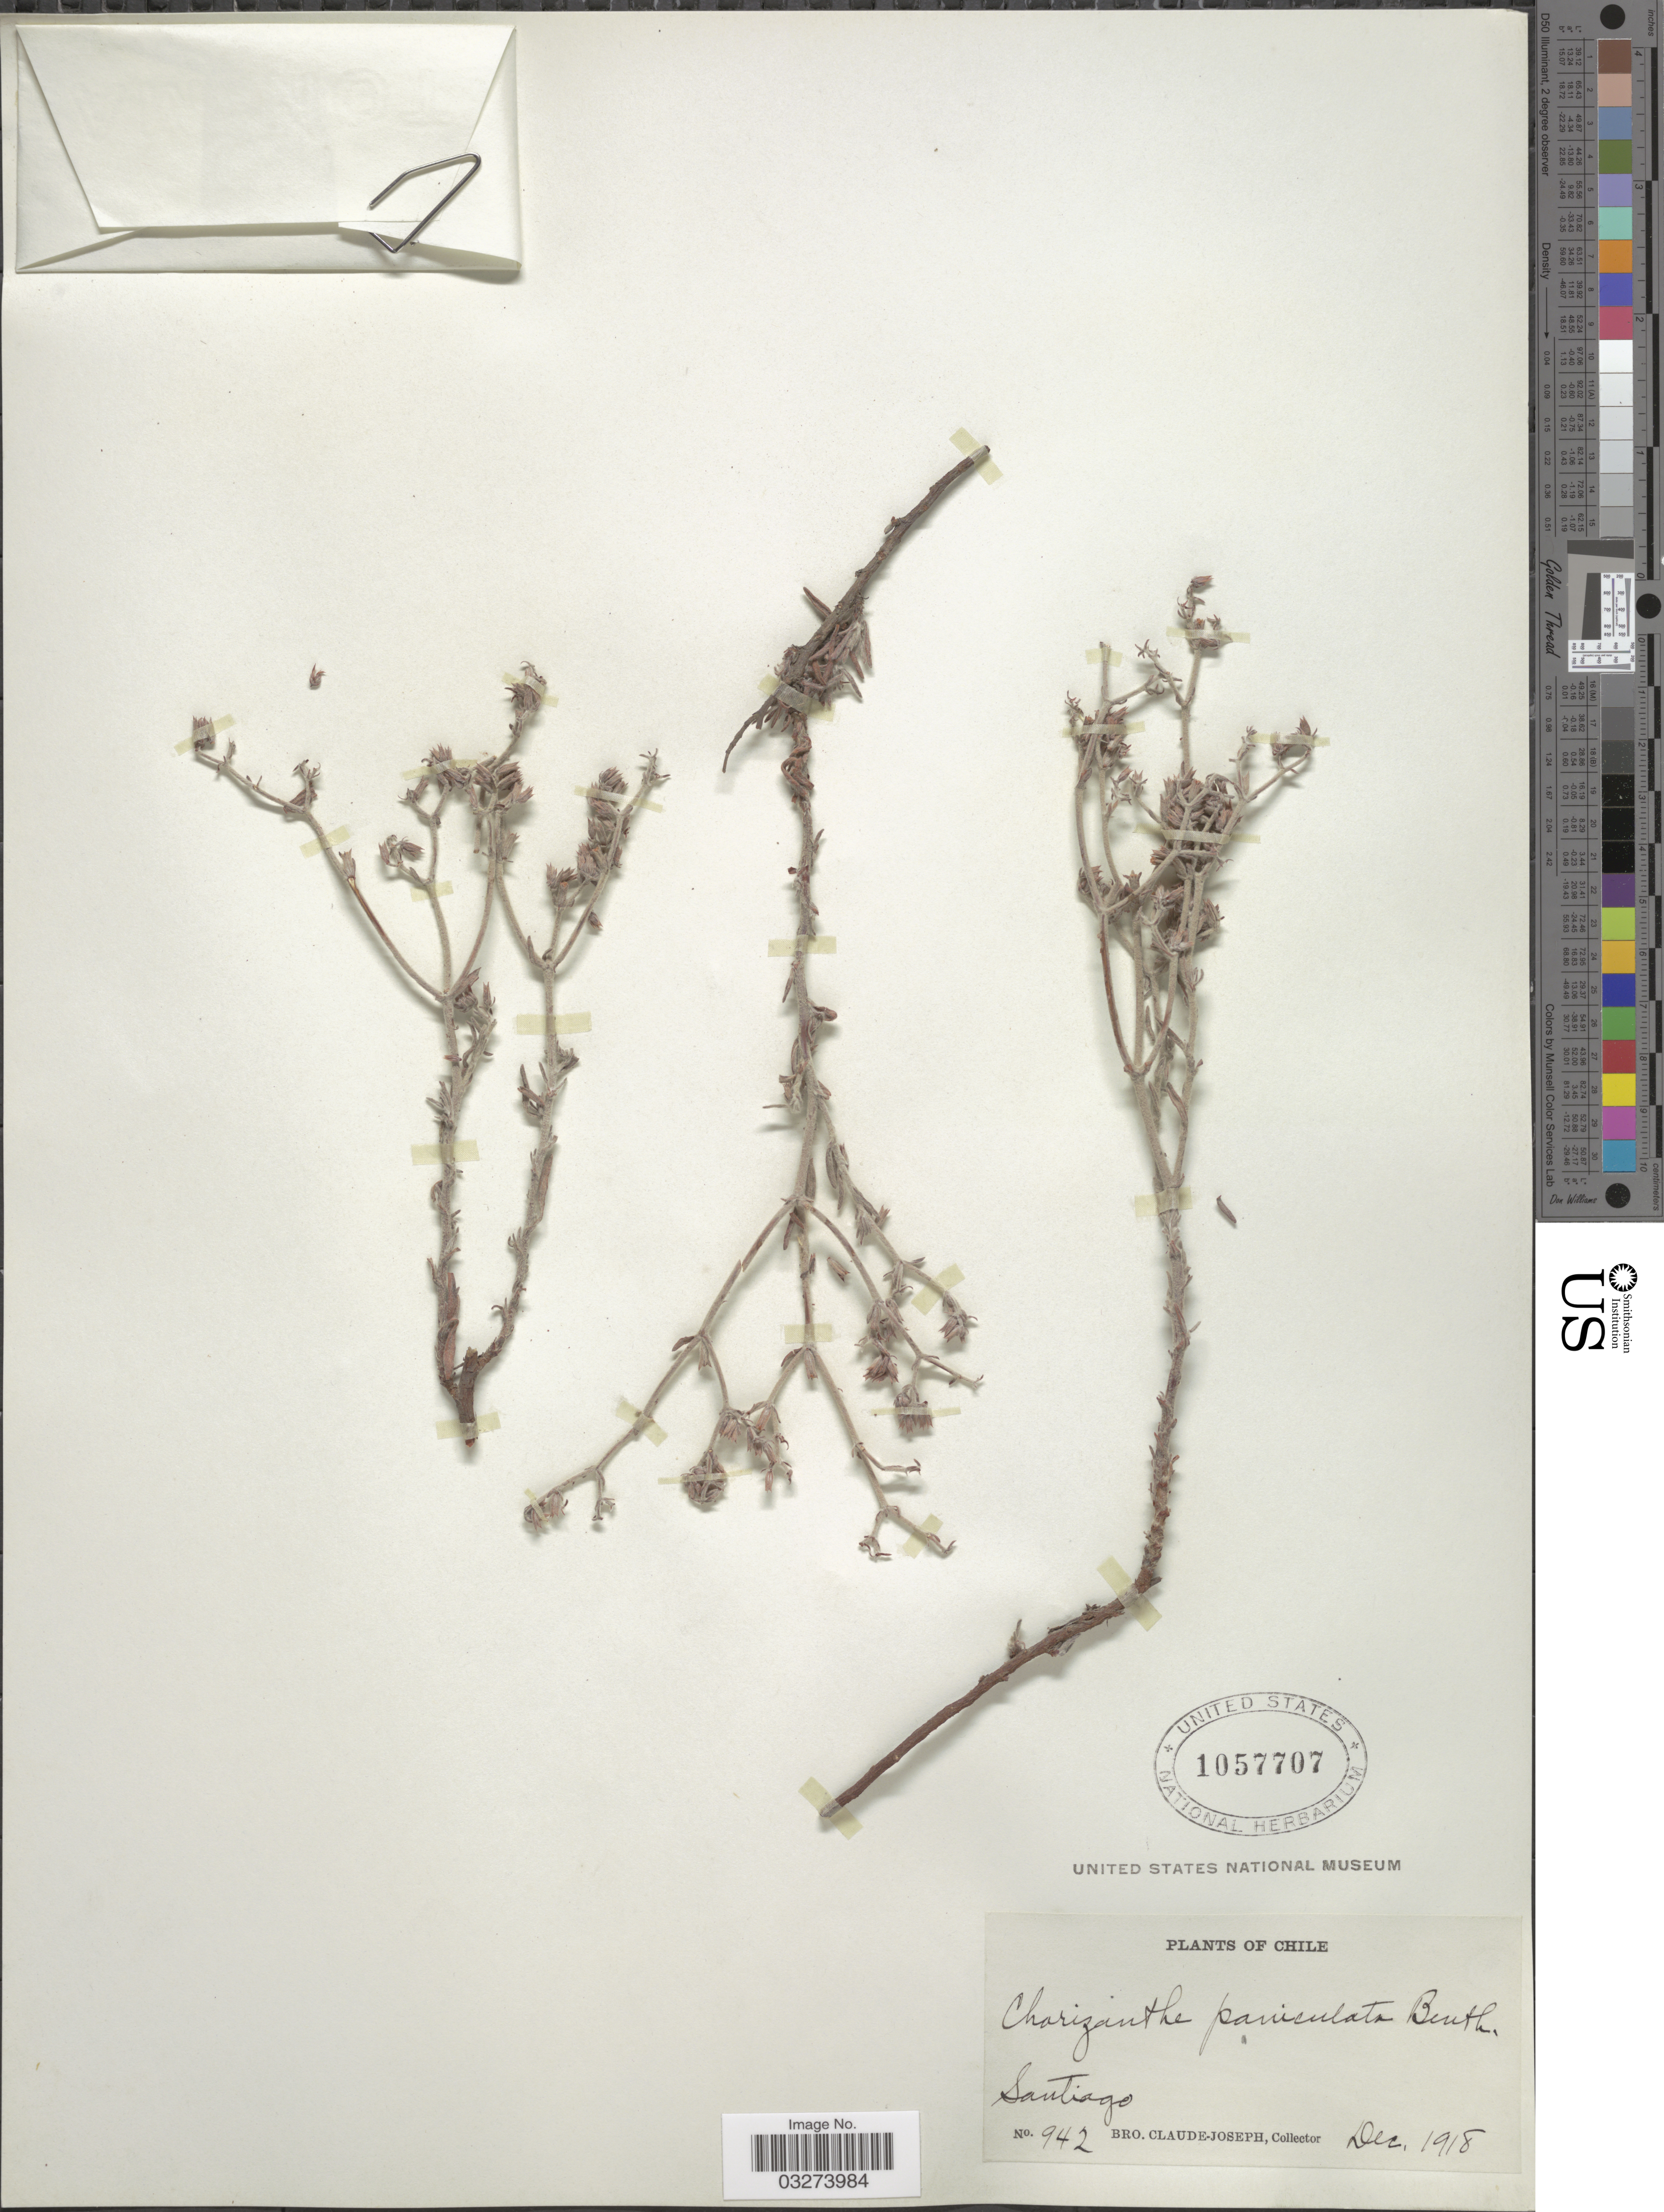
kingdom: Plantae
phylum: Tracheophyta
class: Magnoliopsida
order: Caryophyllales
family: Polygonaceae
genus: Chorizanthe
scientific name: Chorizanthe paniculata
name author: Benth.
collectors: Bro. Claude-Joseph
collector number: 942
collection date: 1918-12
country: Chile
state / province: Región Metropolitana (RM)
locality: Santiago.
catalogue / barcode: US 1057707